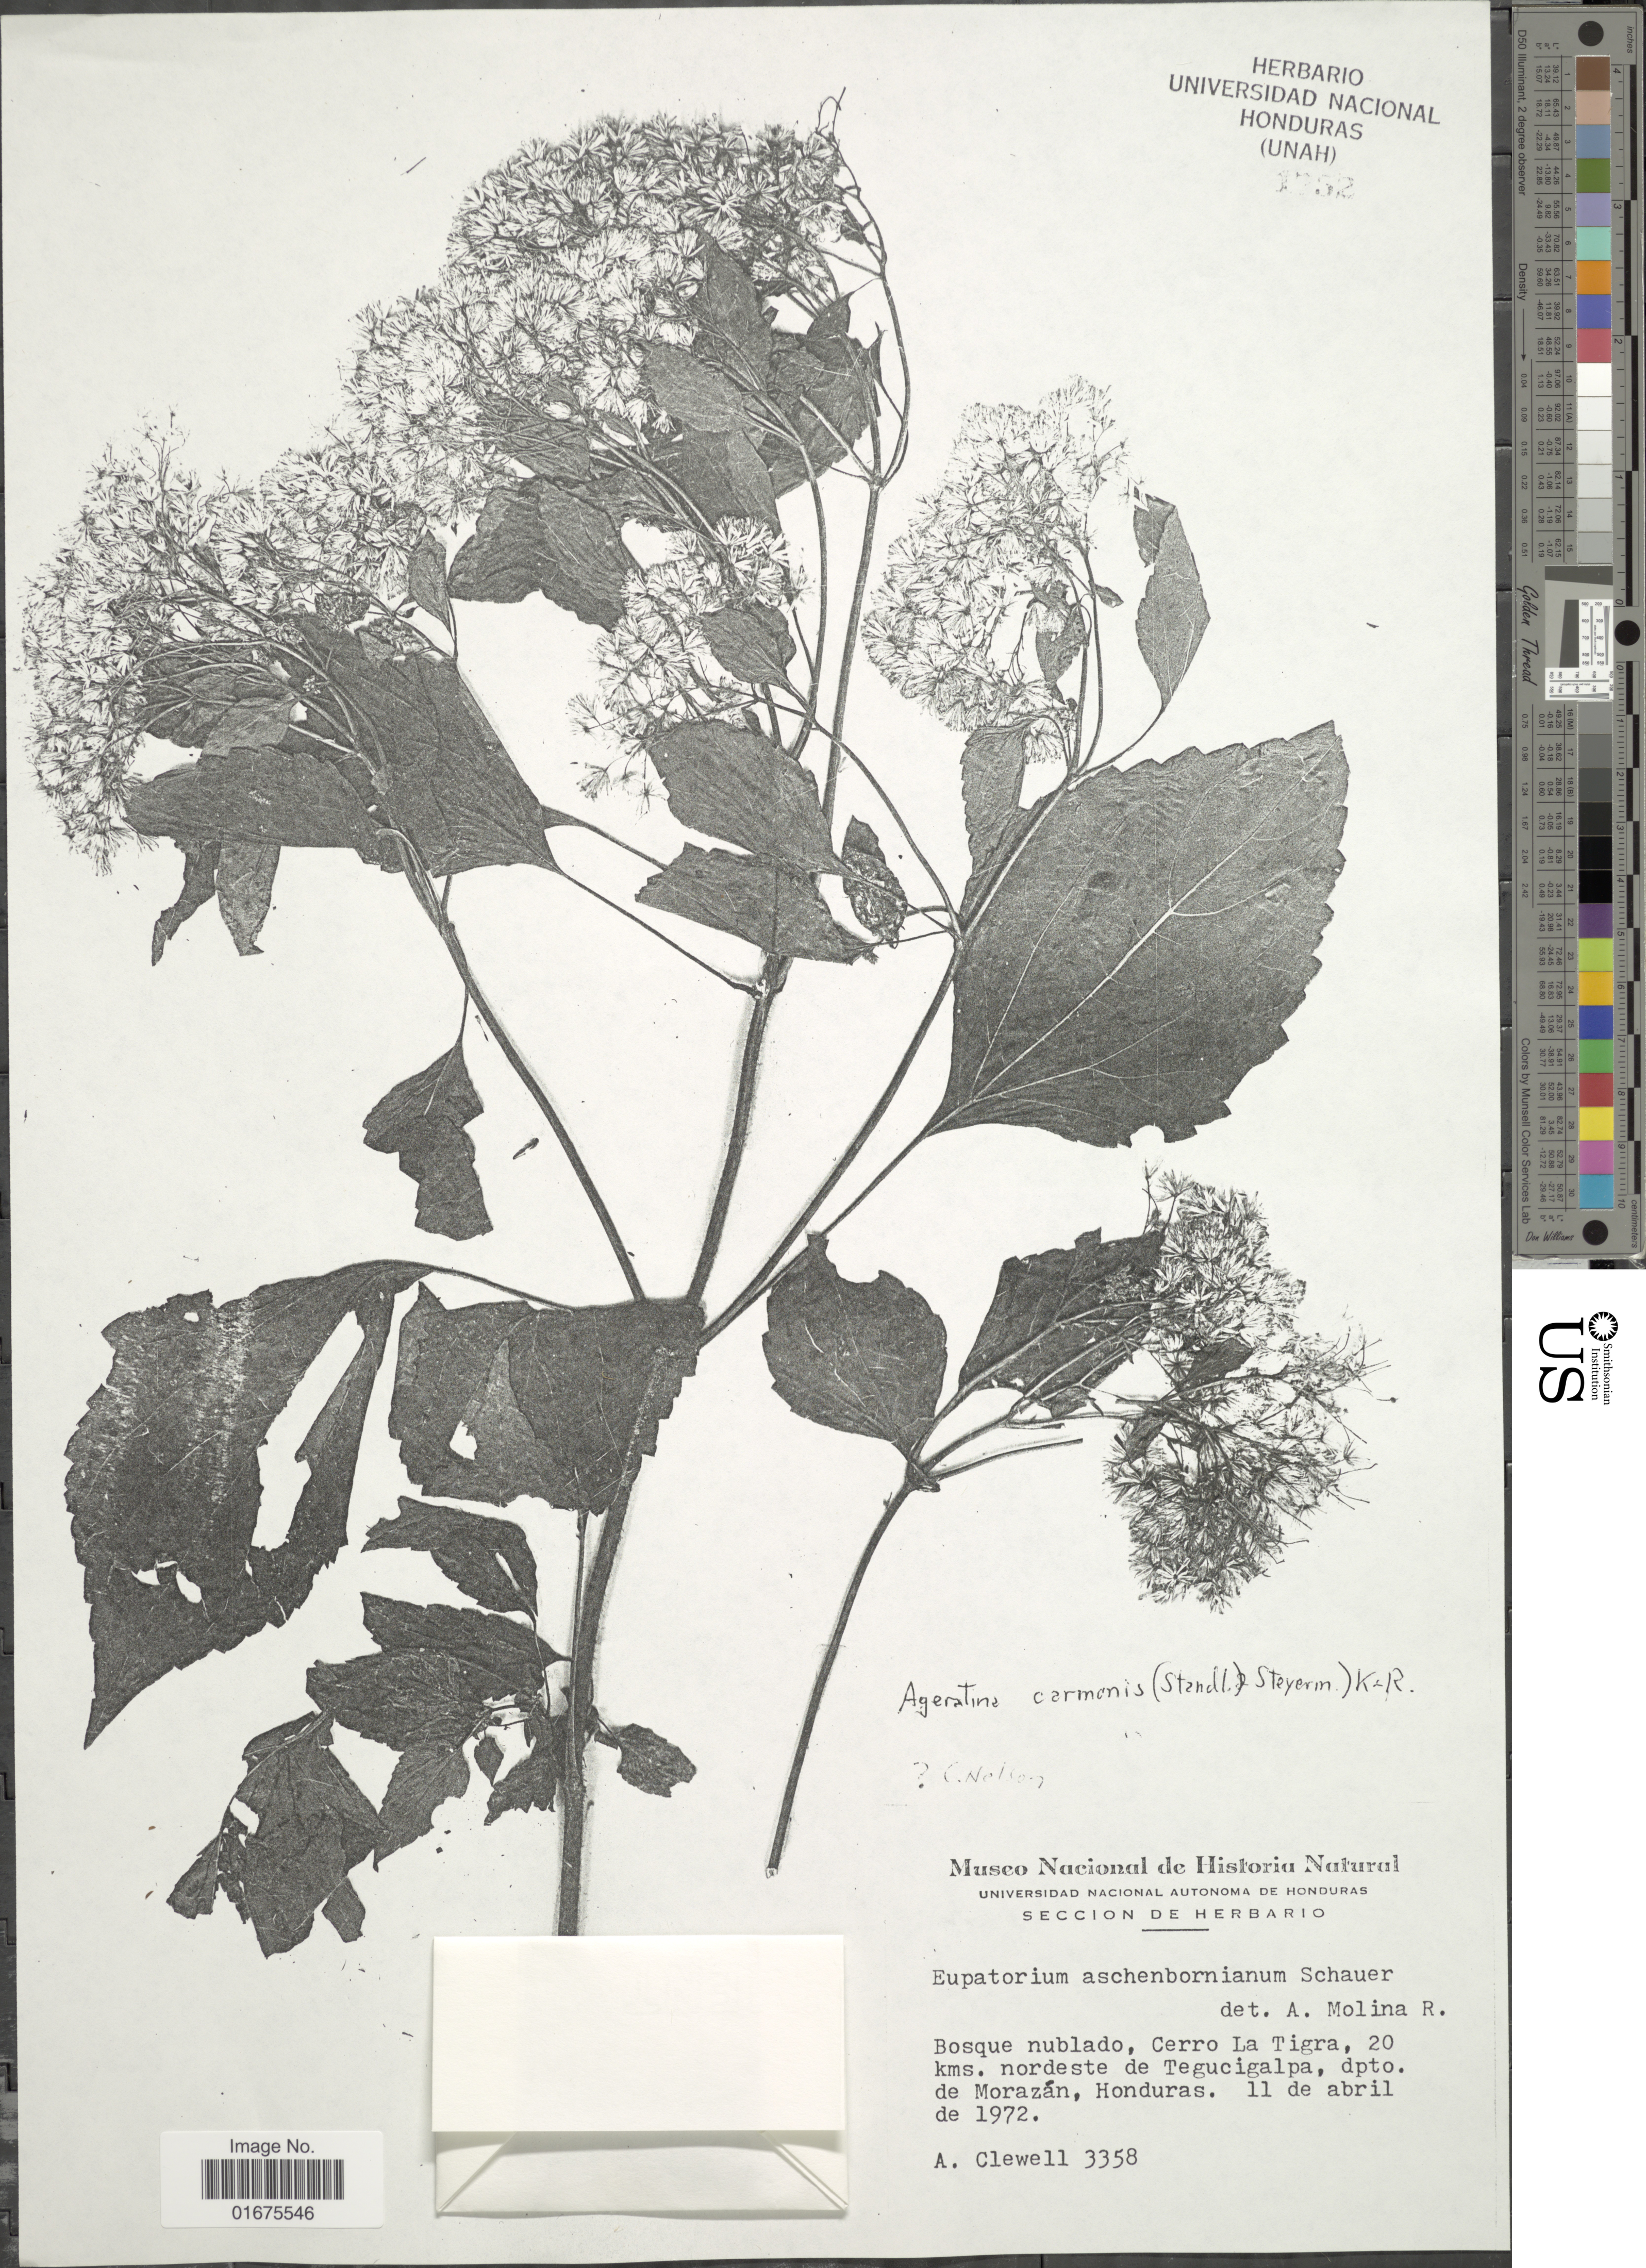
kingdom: Plantae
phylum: Tracheophyta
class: Magnoliopsida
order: Asterales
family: Asteraceae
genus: Ageratina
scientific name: Ageratina carmonis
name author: (Standl. & Steyerm.) R.M. King & H. Rob.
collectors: A. Clewell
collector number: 3358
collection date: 1972-04-11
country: Honduras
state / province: Fco. Morazán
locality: Bosque nublado, Cerro La Tigra, 20 kms. nordeste de Tegucigalpa, dpto. de Morazan